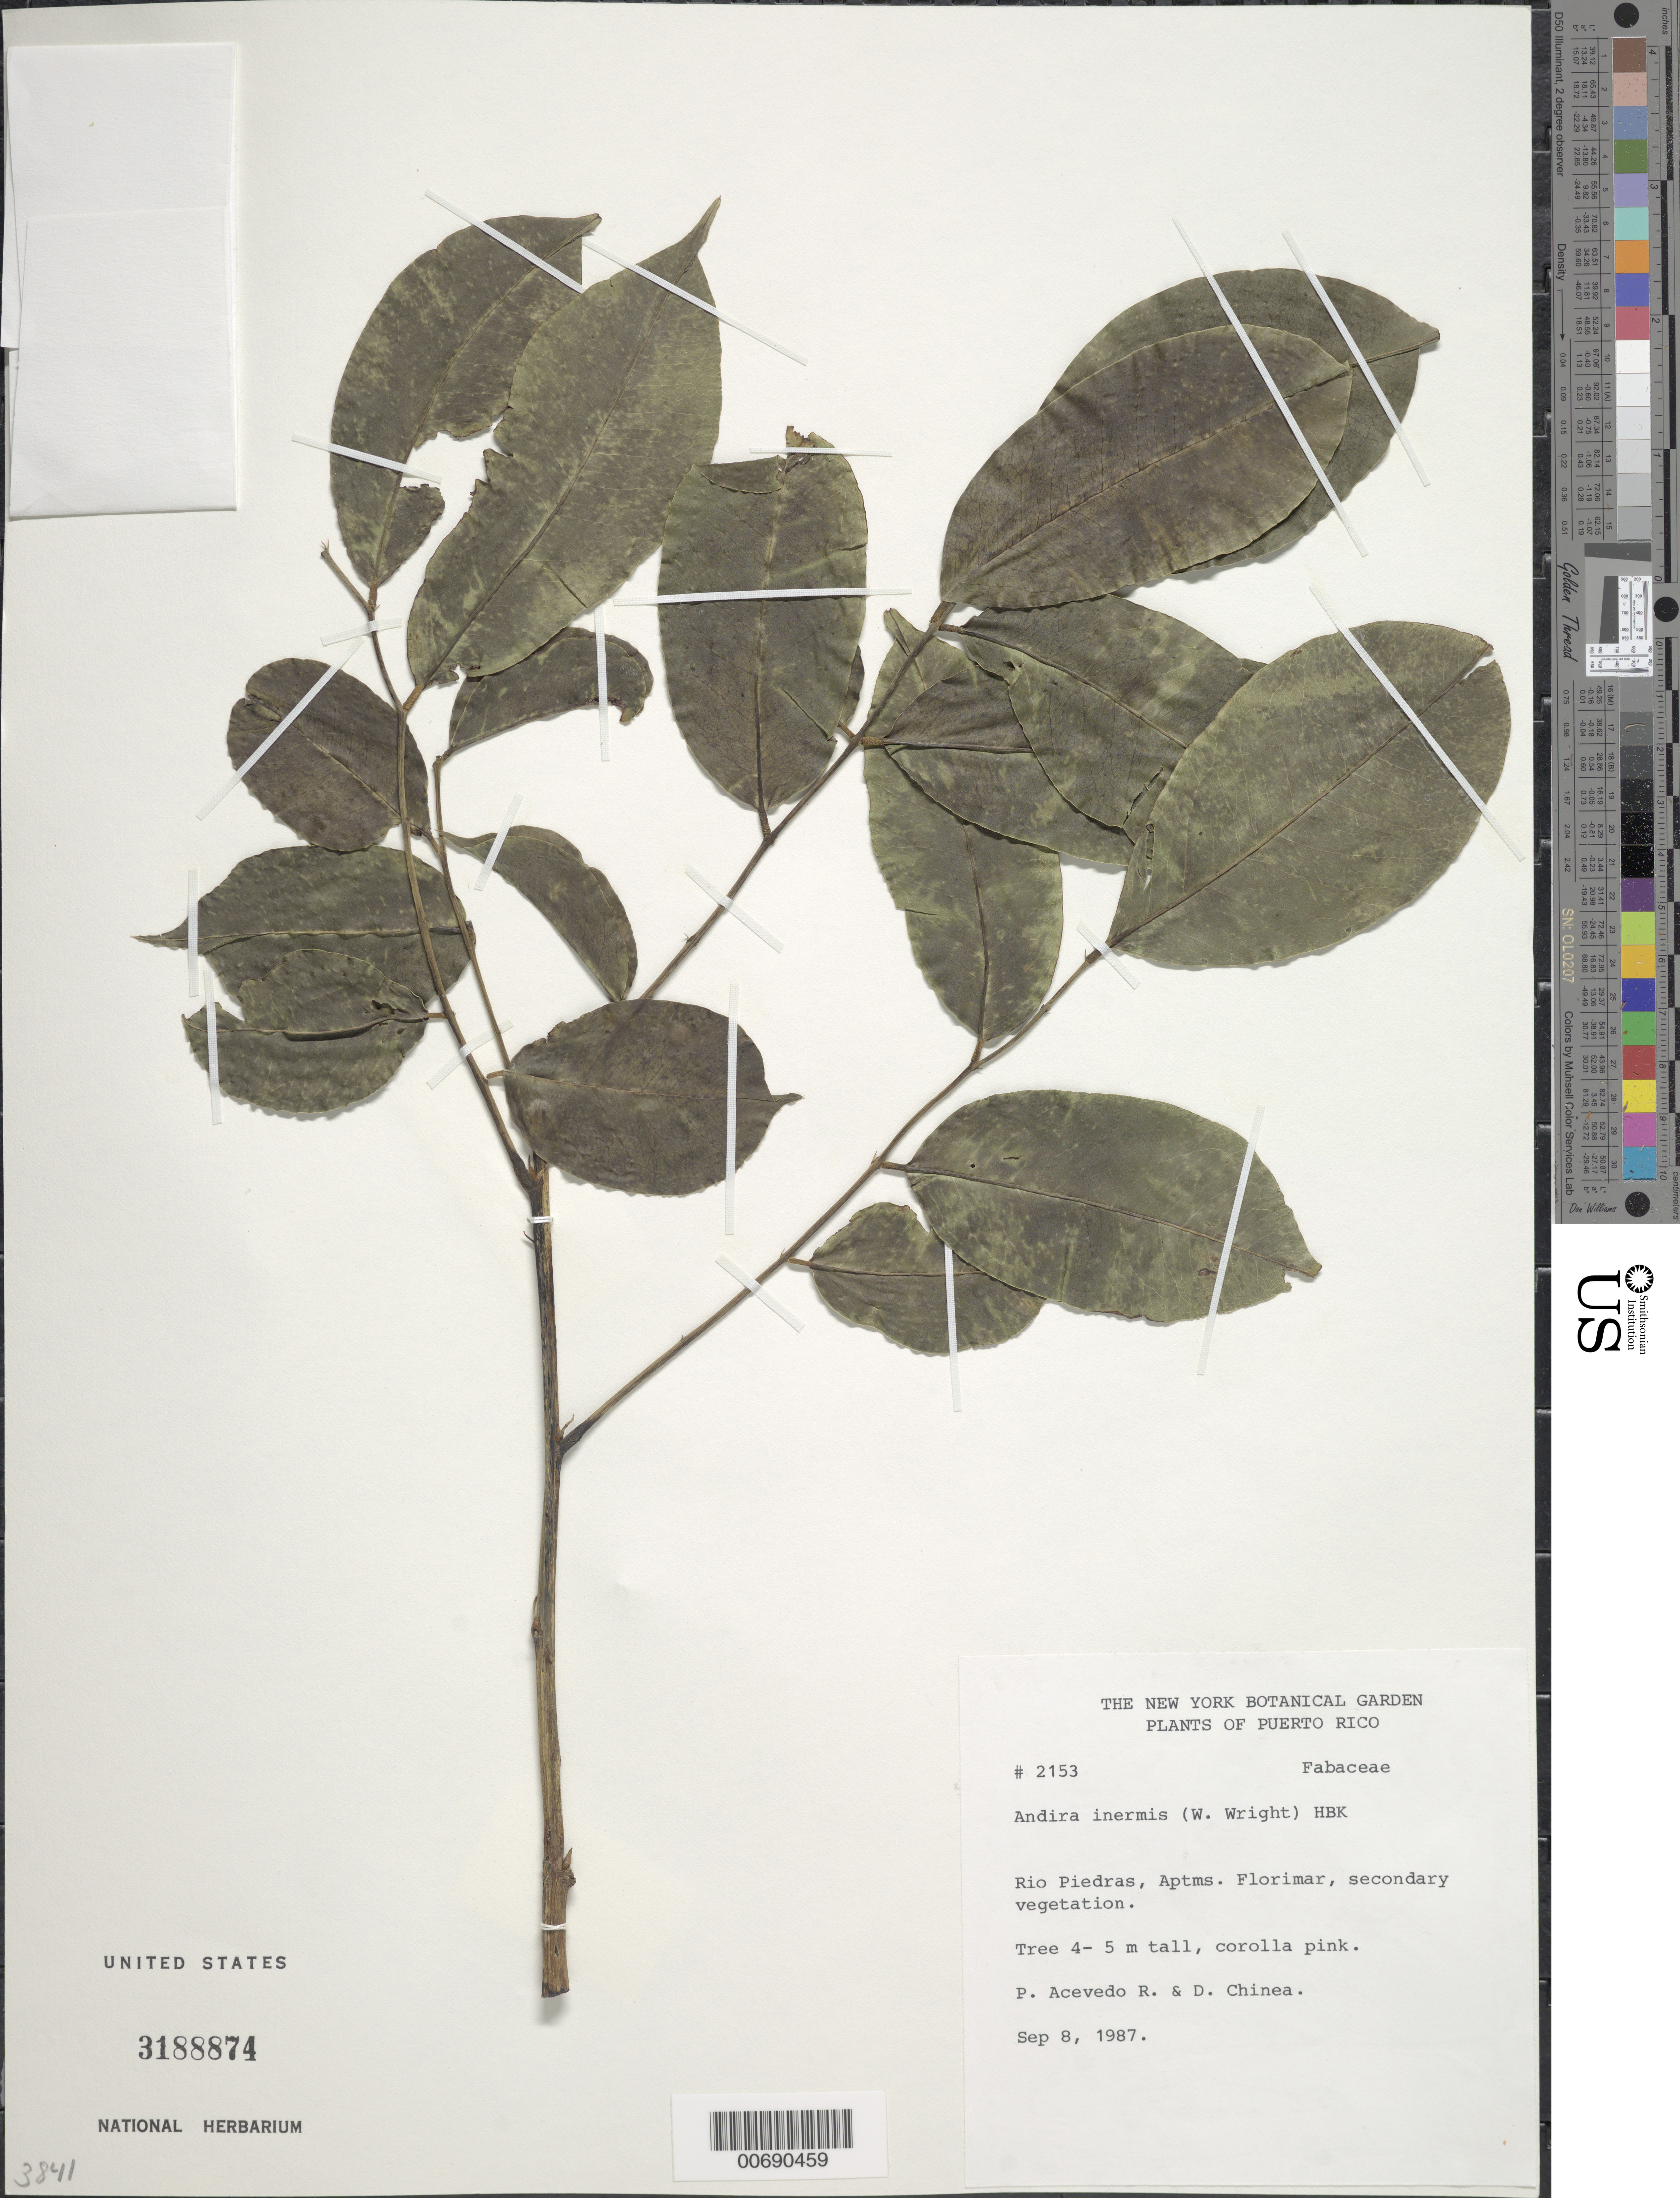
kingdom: Plantae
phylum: Tracheophyta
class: Magnoliopsida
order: Fabales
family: Fabaceae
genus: Andira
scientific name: Andira inermis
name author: (W. Wright) Kunth ex DC.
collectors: P. Acevedo-Rodr. & D. Chinea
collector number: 2153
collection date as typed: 10 Sep 1987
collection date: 1987-09-10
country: Puerto Rico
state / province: San Juan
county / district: Río Piedras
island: Puerto Rico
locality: Río Piedras; close to Florimar Apt.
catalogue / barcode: US 3188874